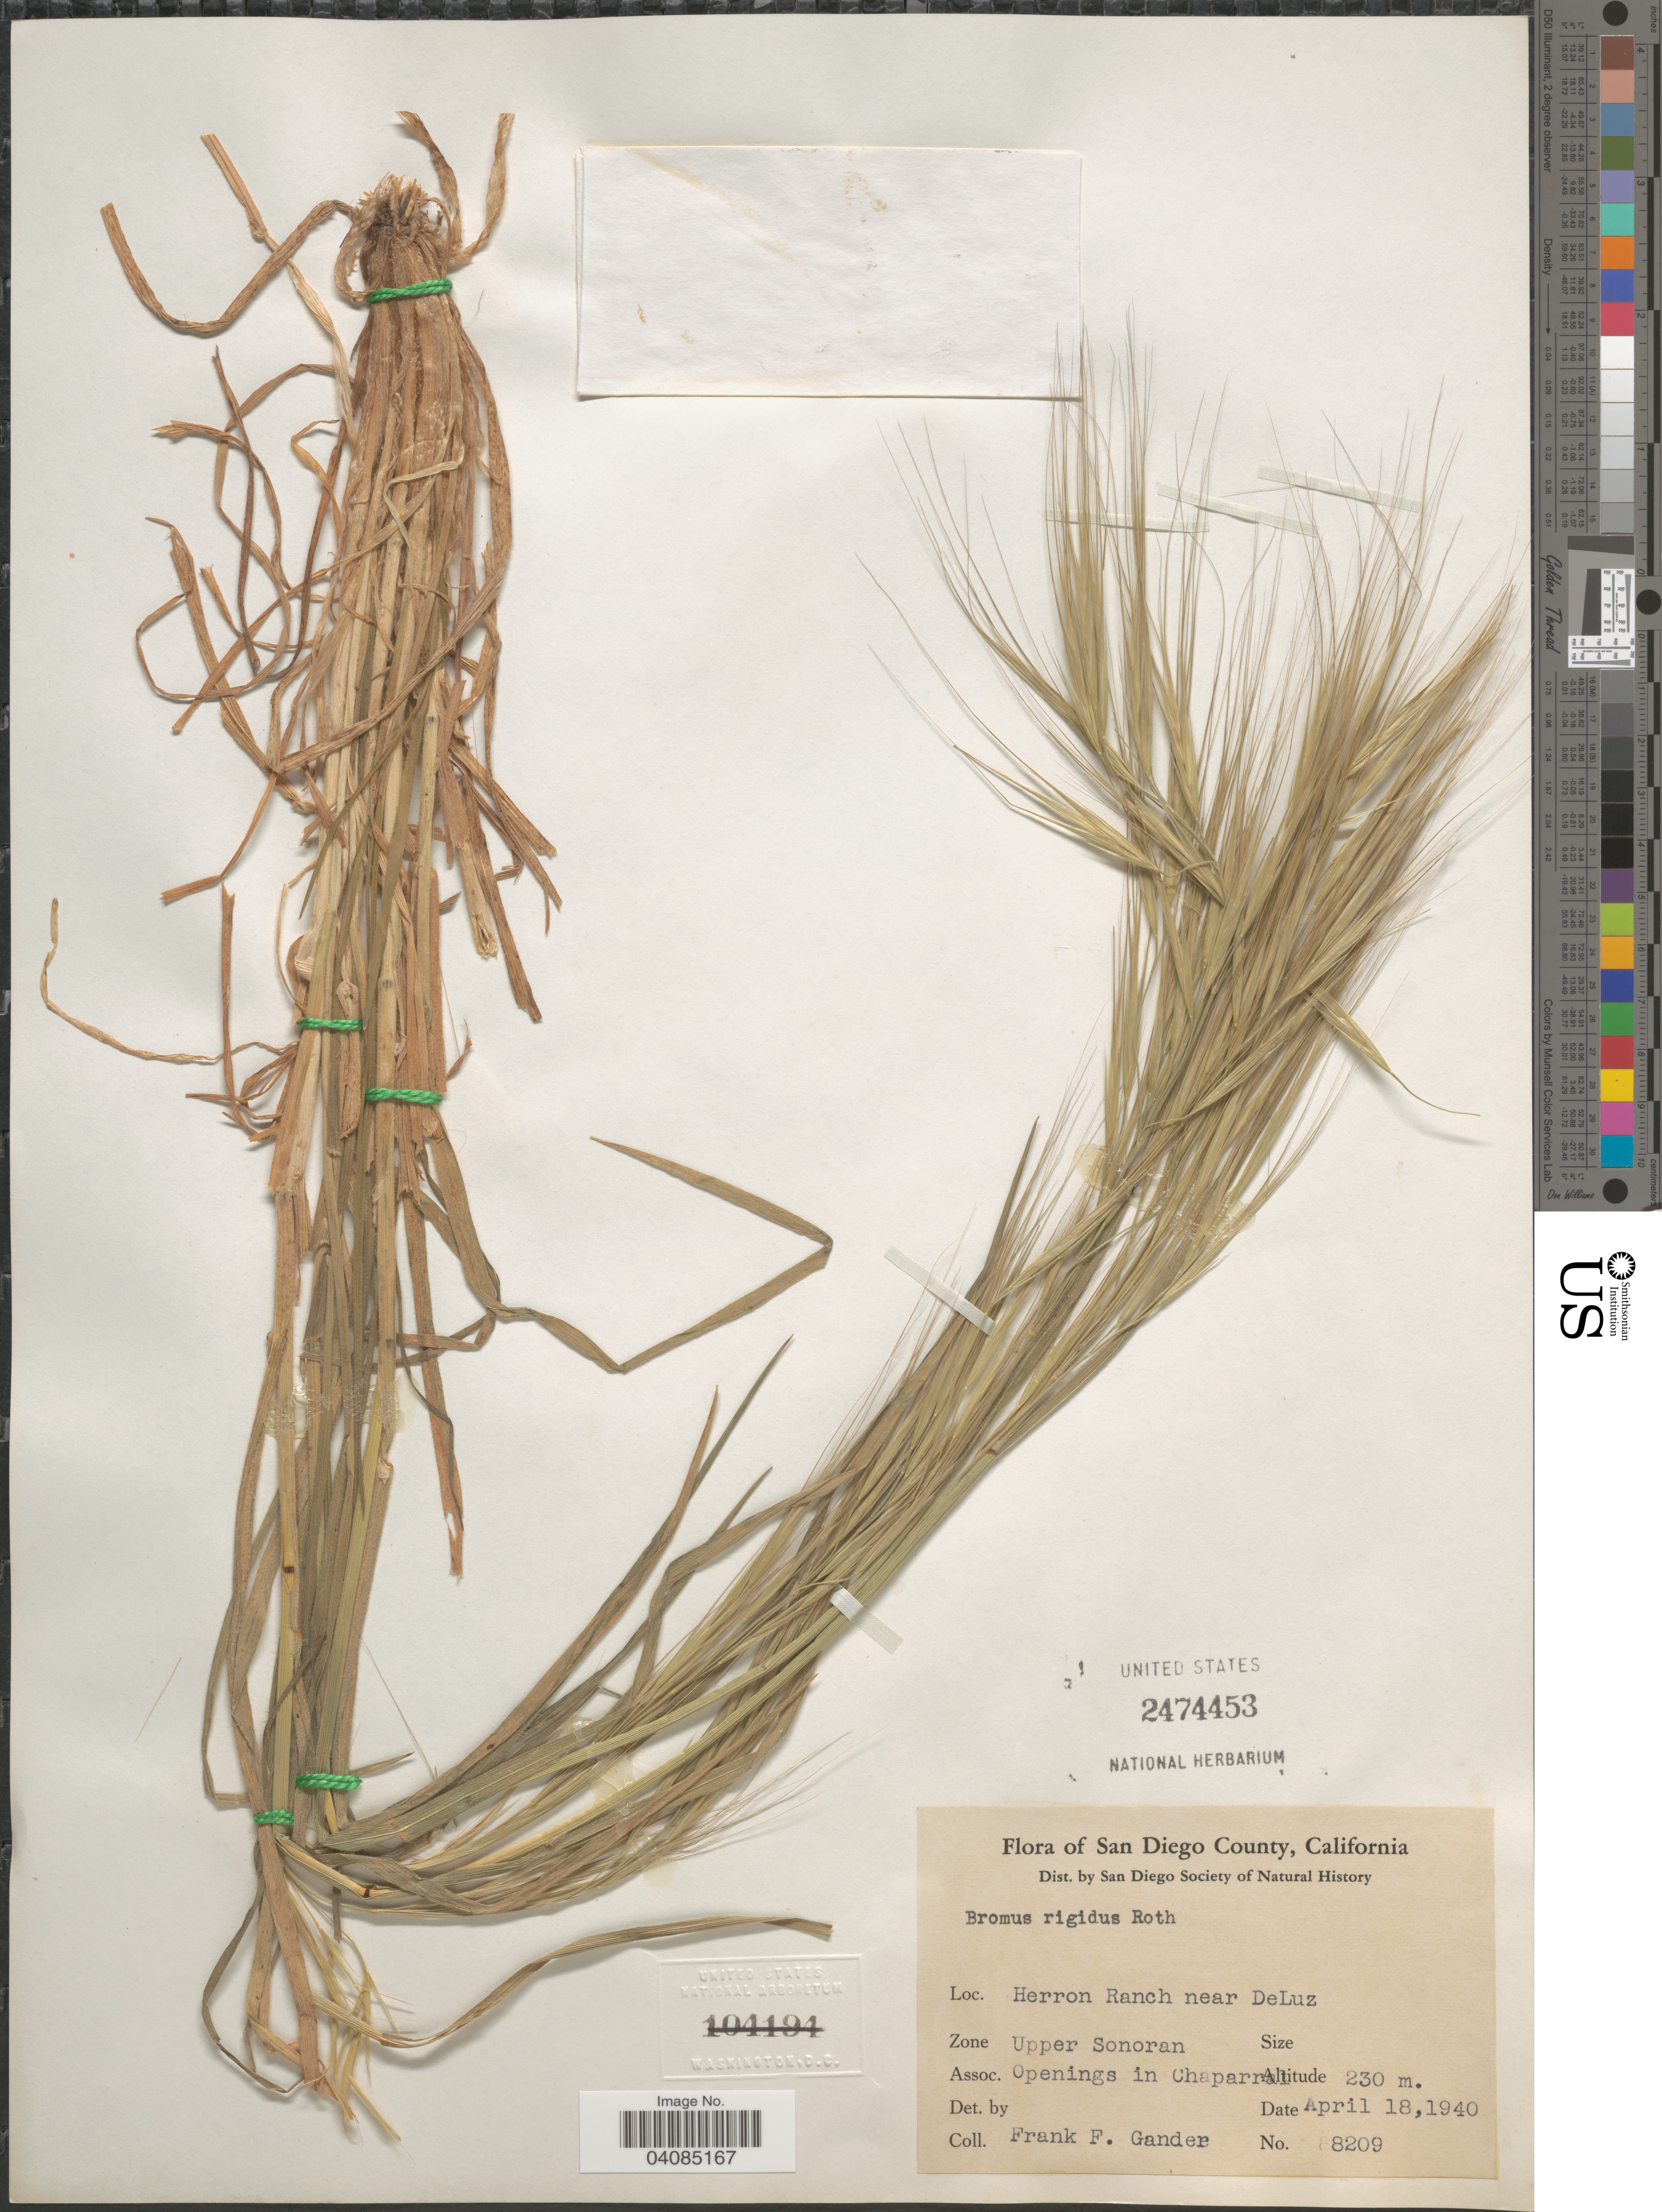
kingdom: Plantae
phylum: Tracheophyta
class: Liliopsida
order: Poales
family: Poaceae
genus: Bromus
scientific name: Bromus rigidus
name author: Roth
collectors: F. Gander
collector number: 8209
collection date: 1940-04-18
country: United States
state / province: California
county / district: San Diego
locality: San Diego County. Herron Ranch near DeLuz. Zone Upper Sonoran. Assoc. Openings in Chaparral.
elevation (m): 230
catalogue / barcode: US 2474453